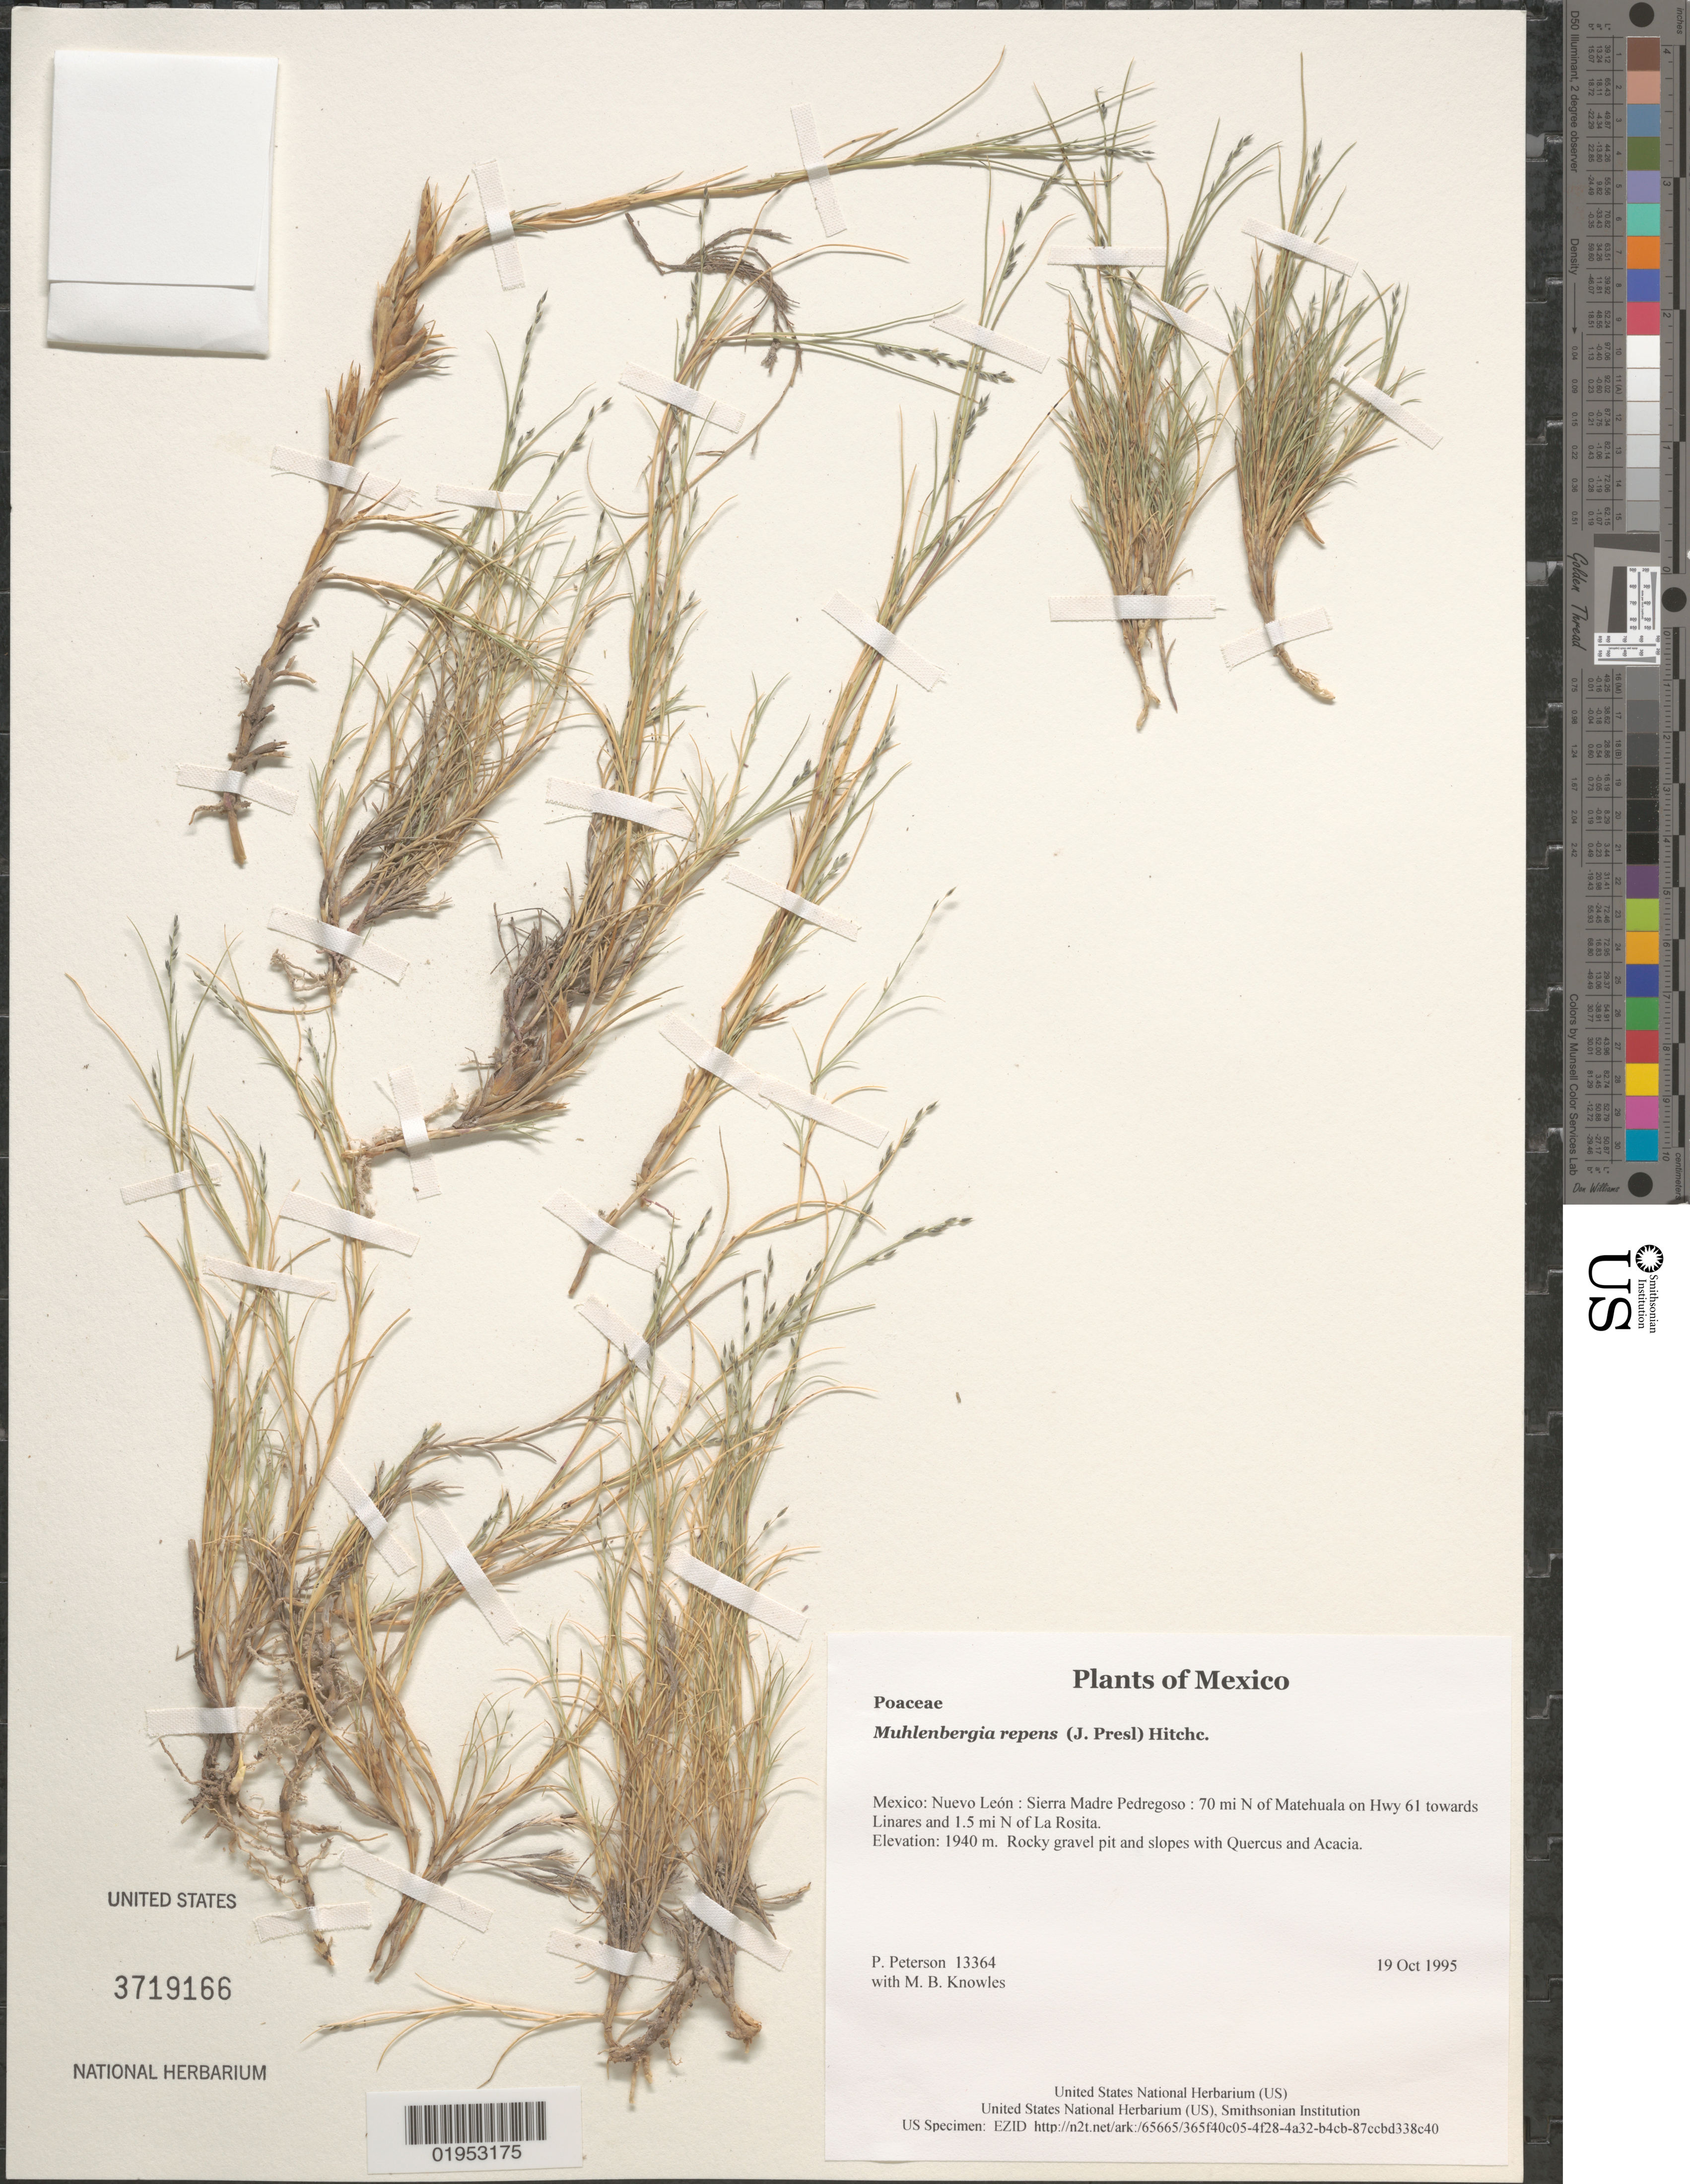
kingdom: Plantae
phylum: Tracheophyta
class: Liliopsida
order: Poales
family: Poaceae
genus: Muhlenbergia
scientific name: Muhlenbergia repens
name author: (J. Presl) Hitchc.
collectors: P. M. Peterson & M. B. Knowles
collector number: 13364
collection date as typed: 19 Oct 1995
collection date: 1995-10-19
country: Mexico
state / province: Nuevo León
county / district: Sierra Madre Pedregoso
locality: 70 mi N of Matehuala on Hwy 61 towards Linares and 1.5 mi N of La Rosita.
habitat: Rocky gravel pit and slopes with Quercus and Acacia.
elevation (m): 1940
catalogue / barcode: US 3719166